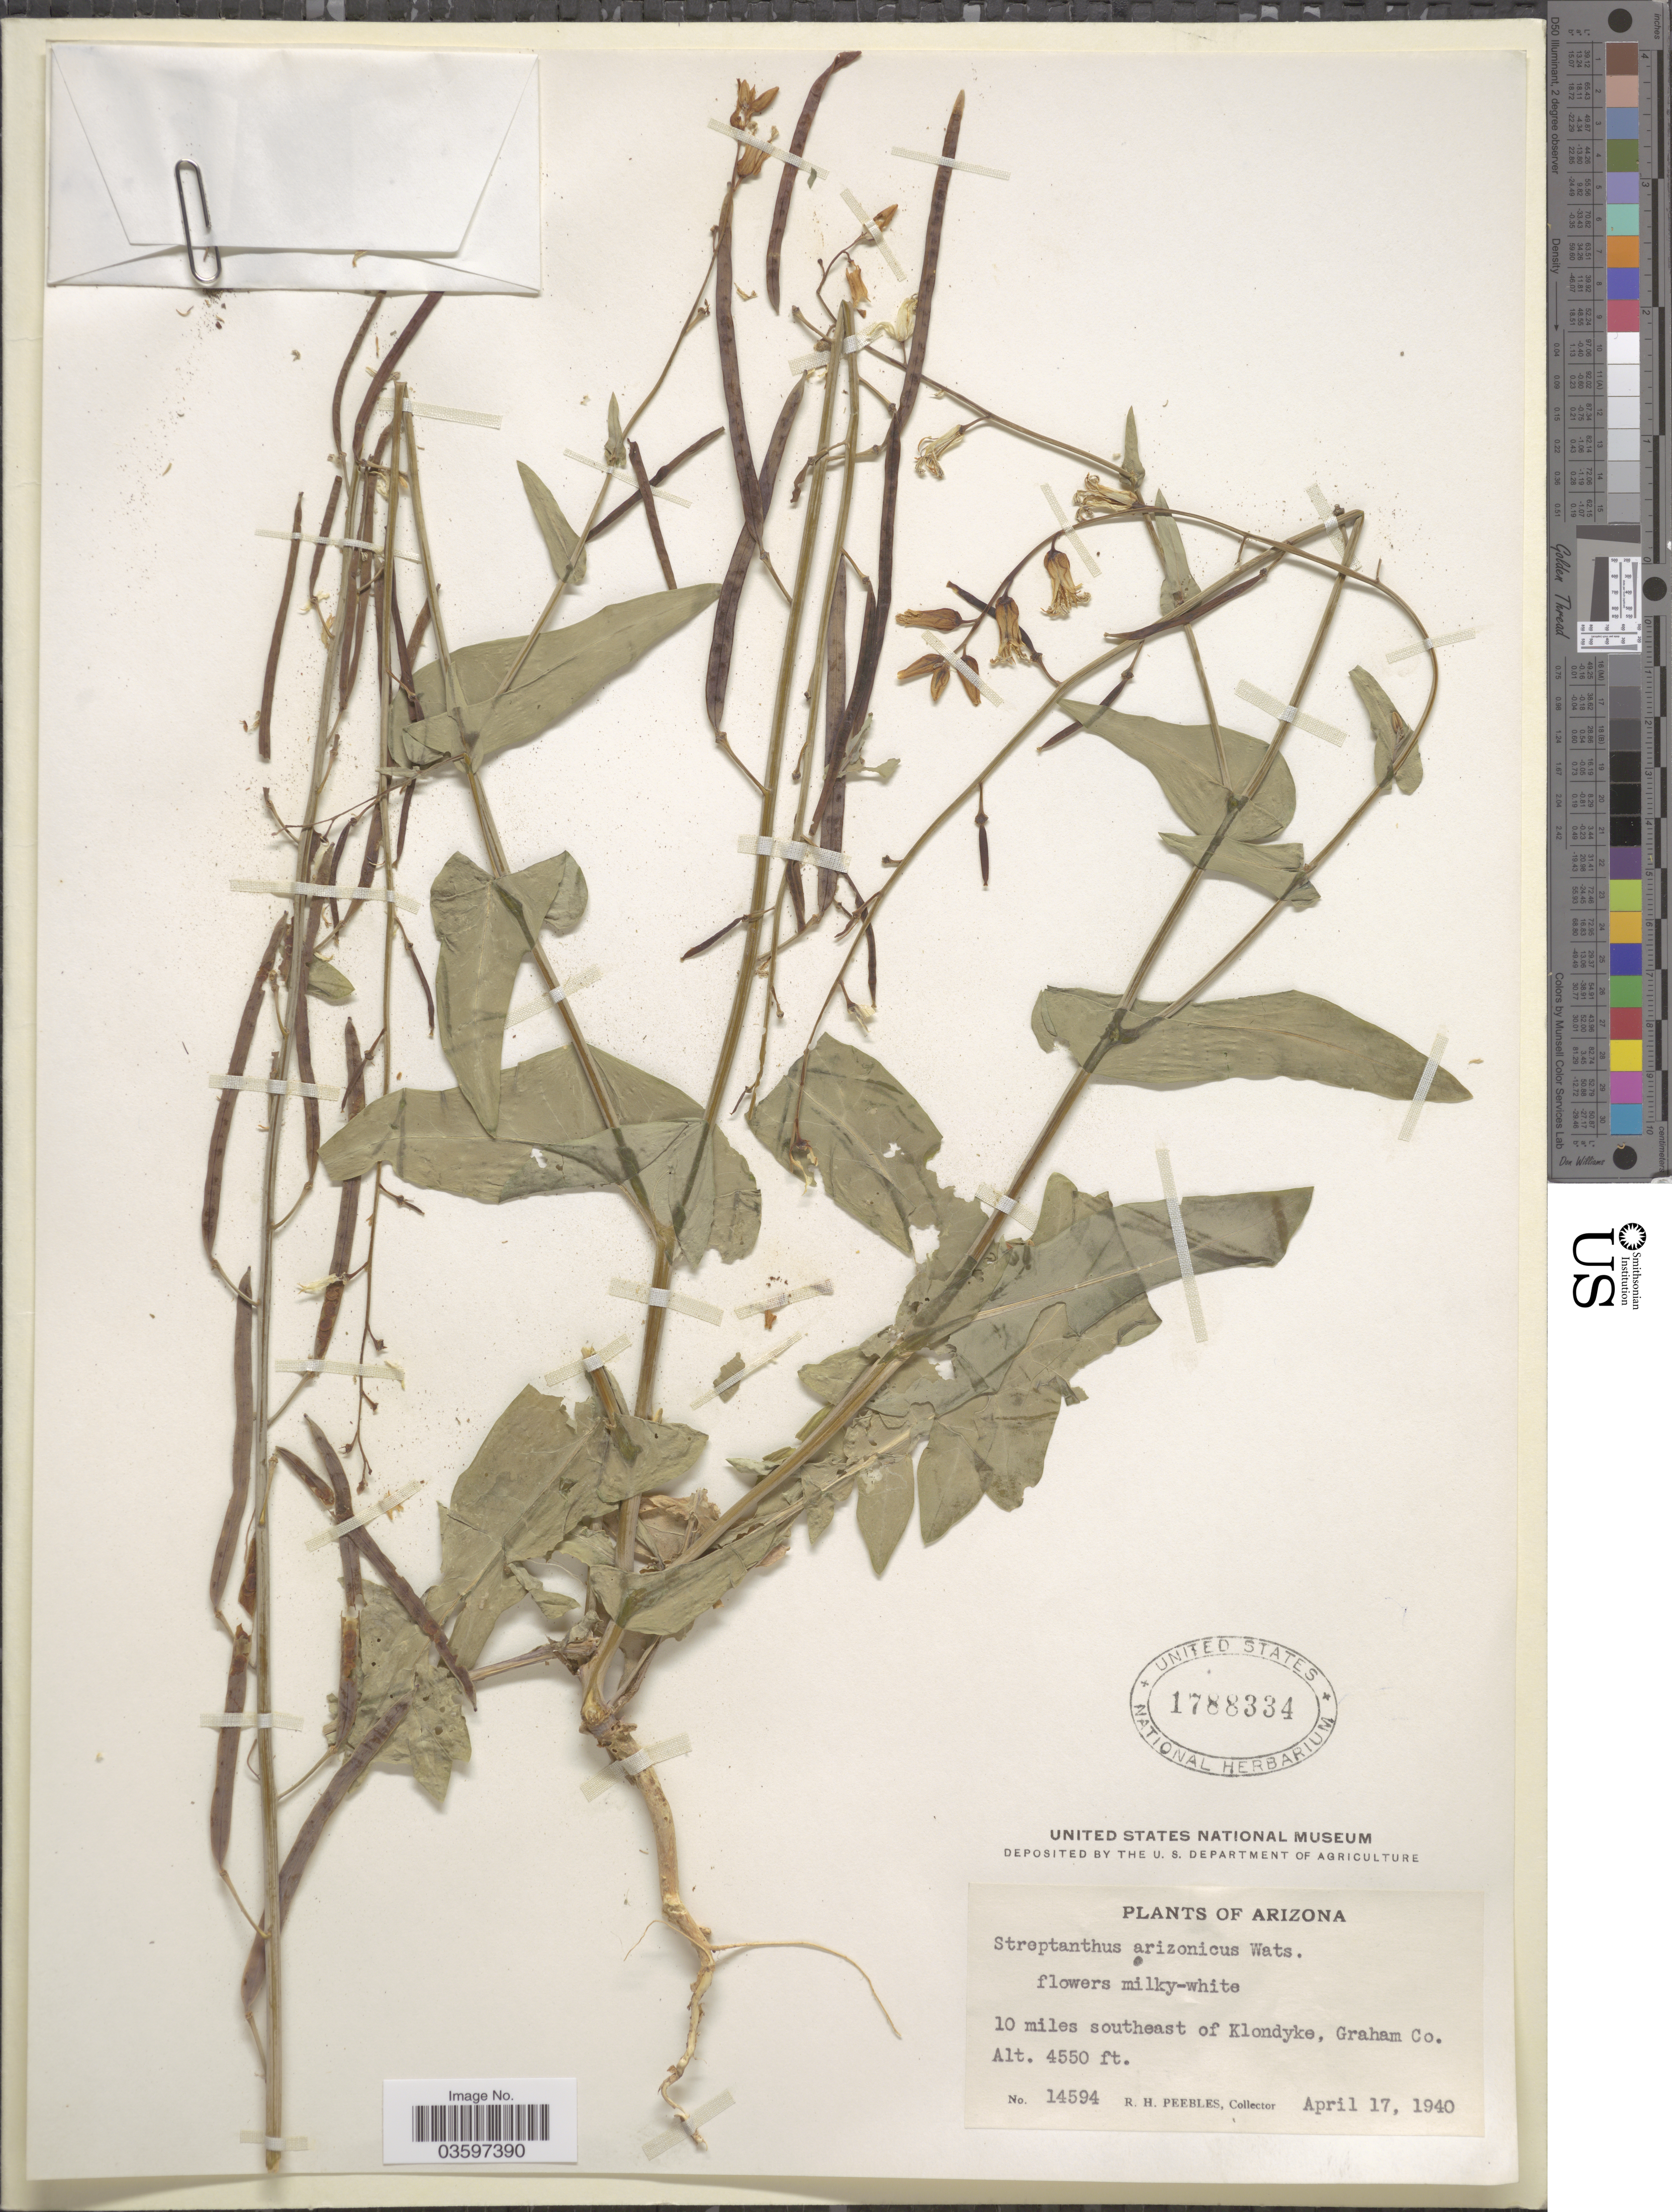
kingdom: Plantae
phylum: Tracheophyta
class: Magnoliopsida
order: Brassicales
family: Brassicaceae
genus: Streptanthus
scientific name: Streptanthus arizonicus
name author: S. Watson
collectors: R. H. Peebles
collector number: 14594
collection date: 1940-04-17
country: United States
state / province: Arizona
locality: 10 miles southeast of Klondyke, Graham Co.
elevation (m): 1387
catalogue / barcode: US 1788334